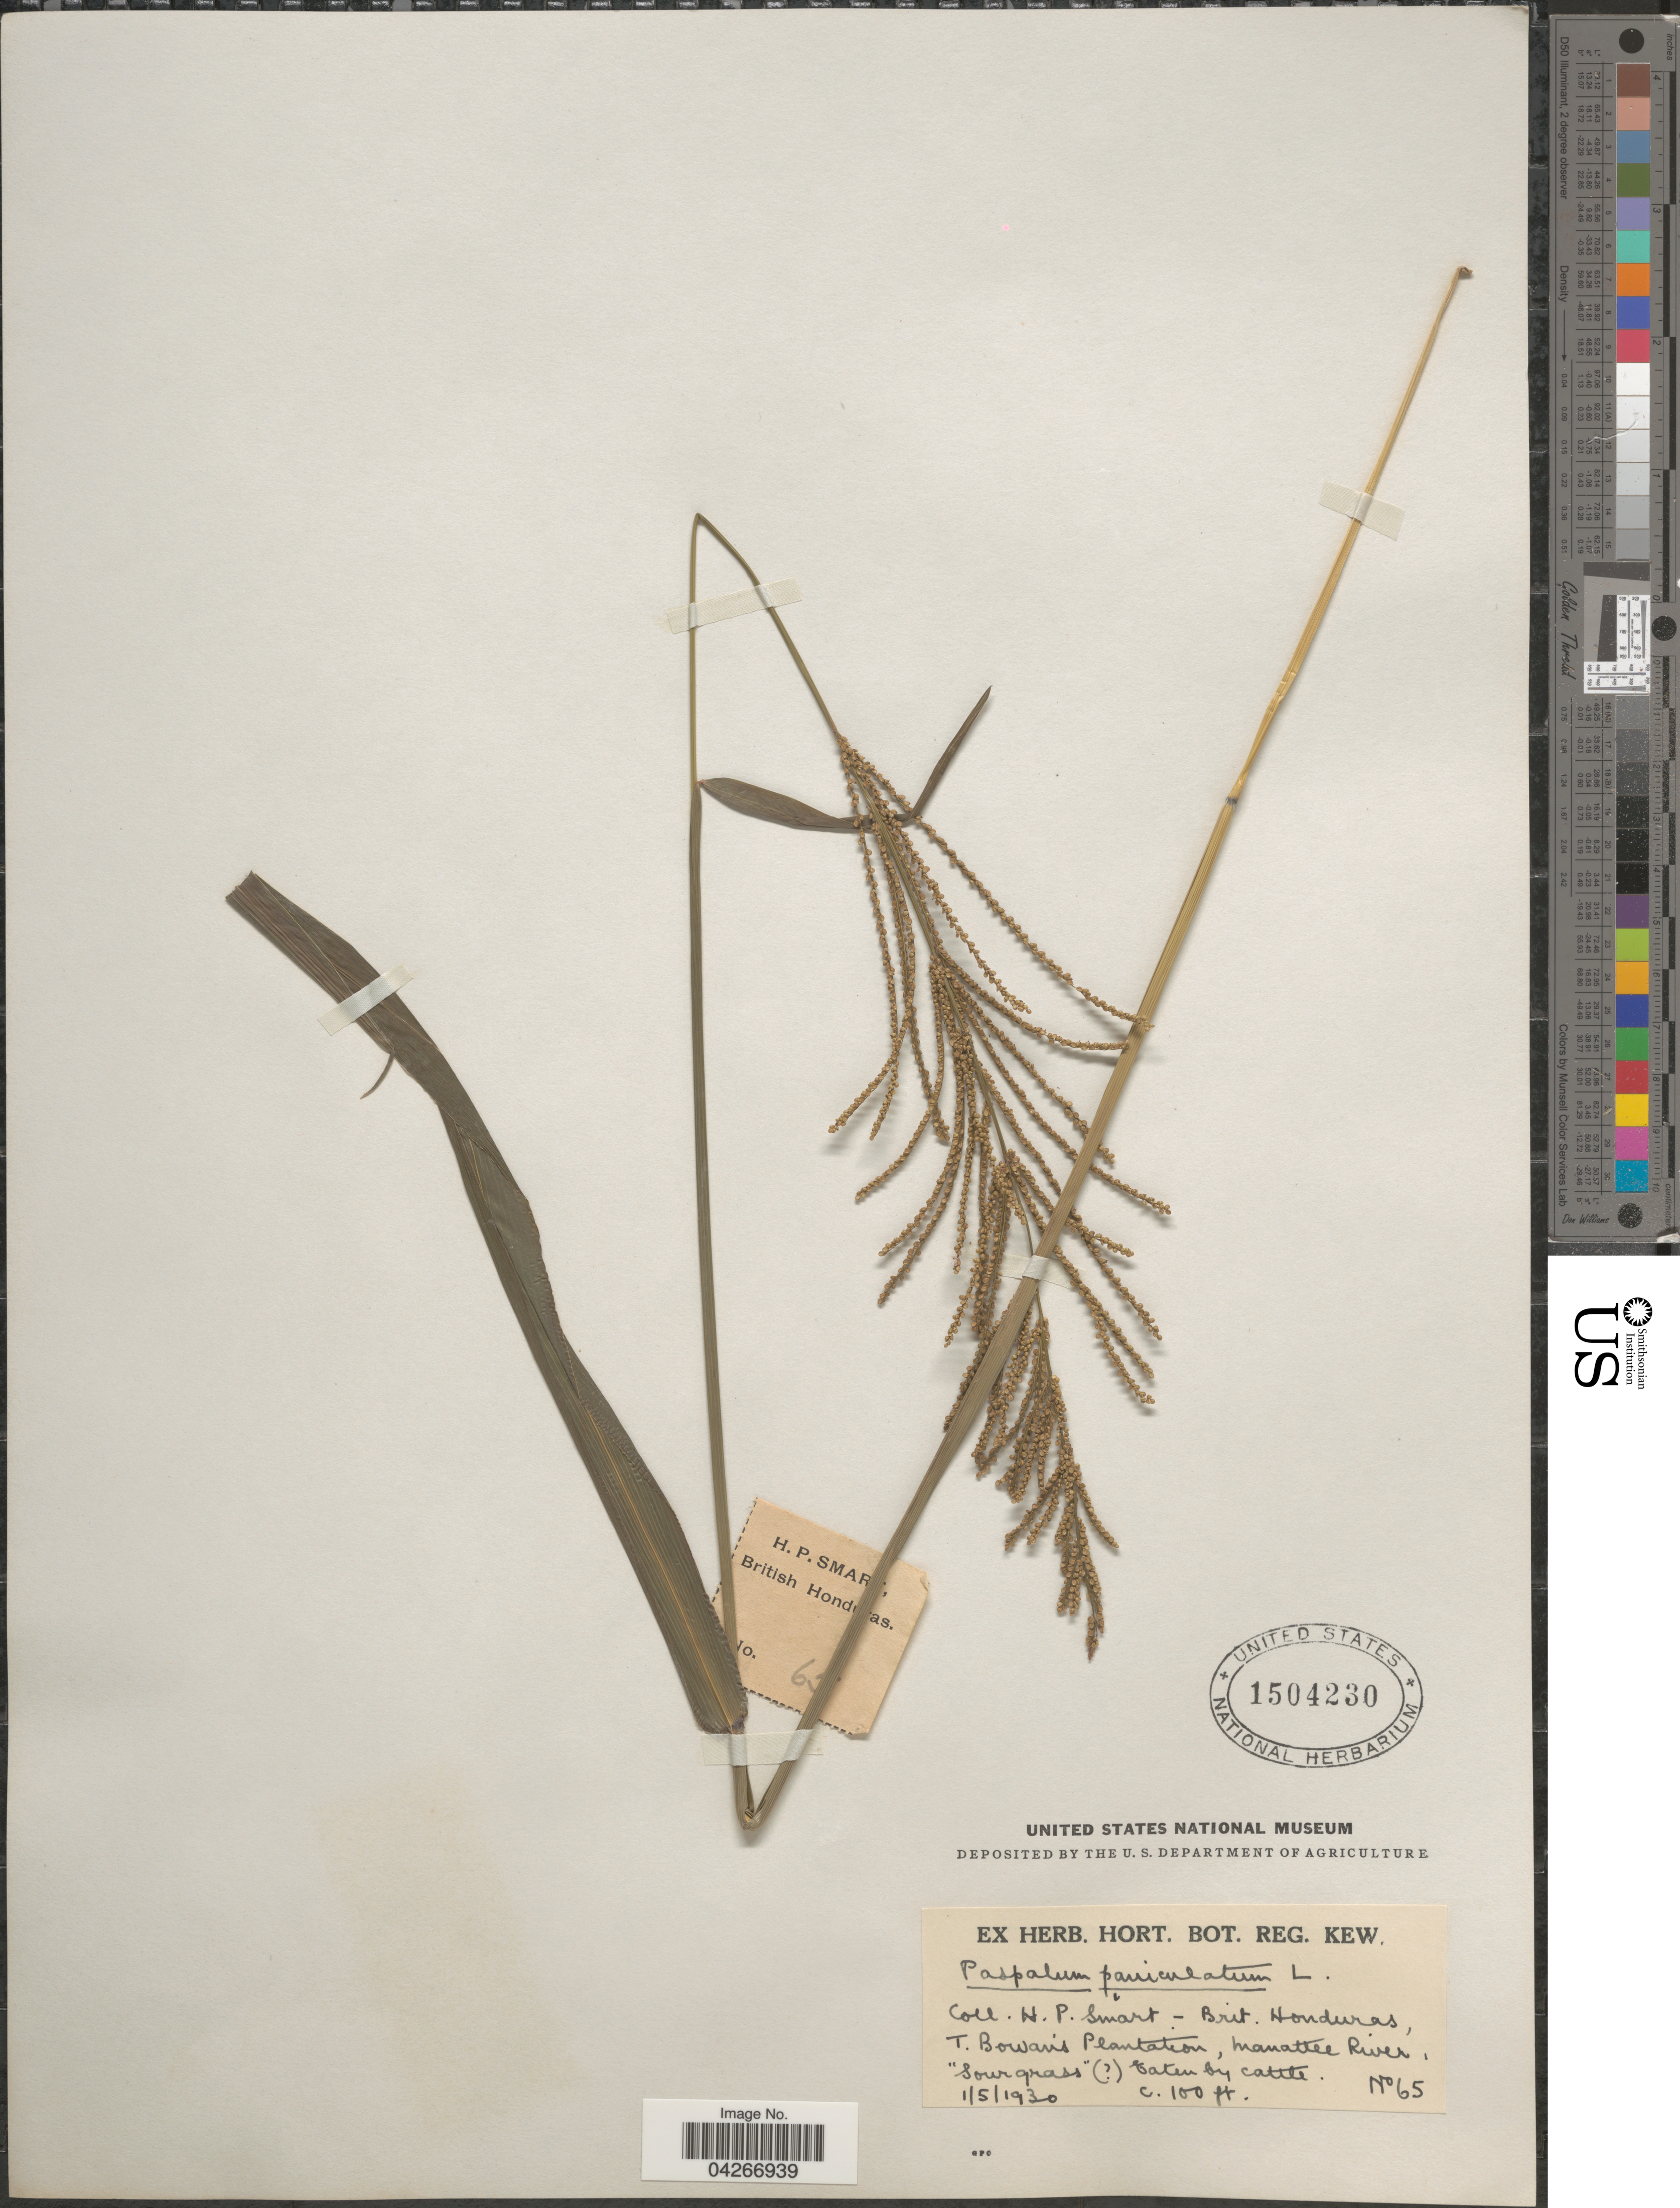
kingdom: Plantae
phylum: Tracheophyta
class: Liliopsida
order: Poales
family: Poaceae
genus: Paspalum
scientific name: Paspalum paniculatum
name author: L.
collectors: H. Smith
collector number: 65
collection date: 1930-05-01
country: Belize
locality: British Honduras, T. Bowan's Plantation, Manattee River.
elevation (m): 30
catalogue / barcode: US 1504230